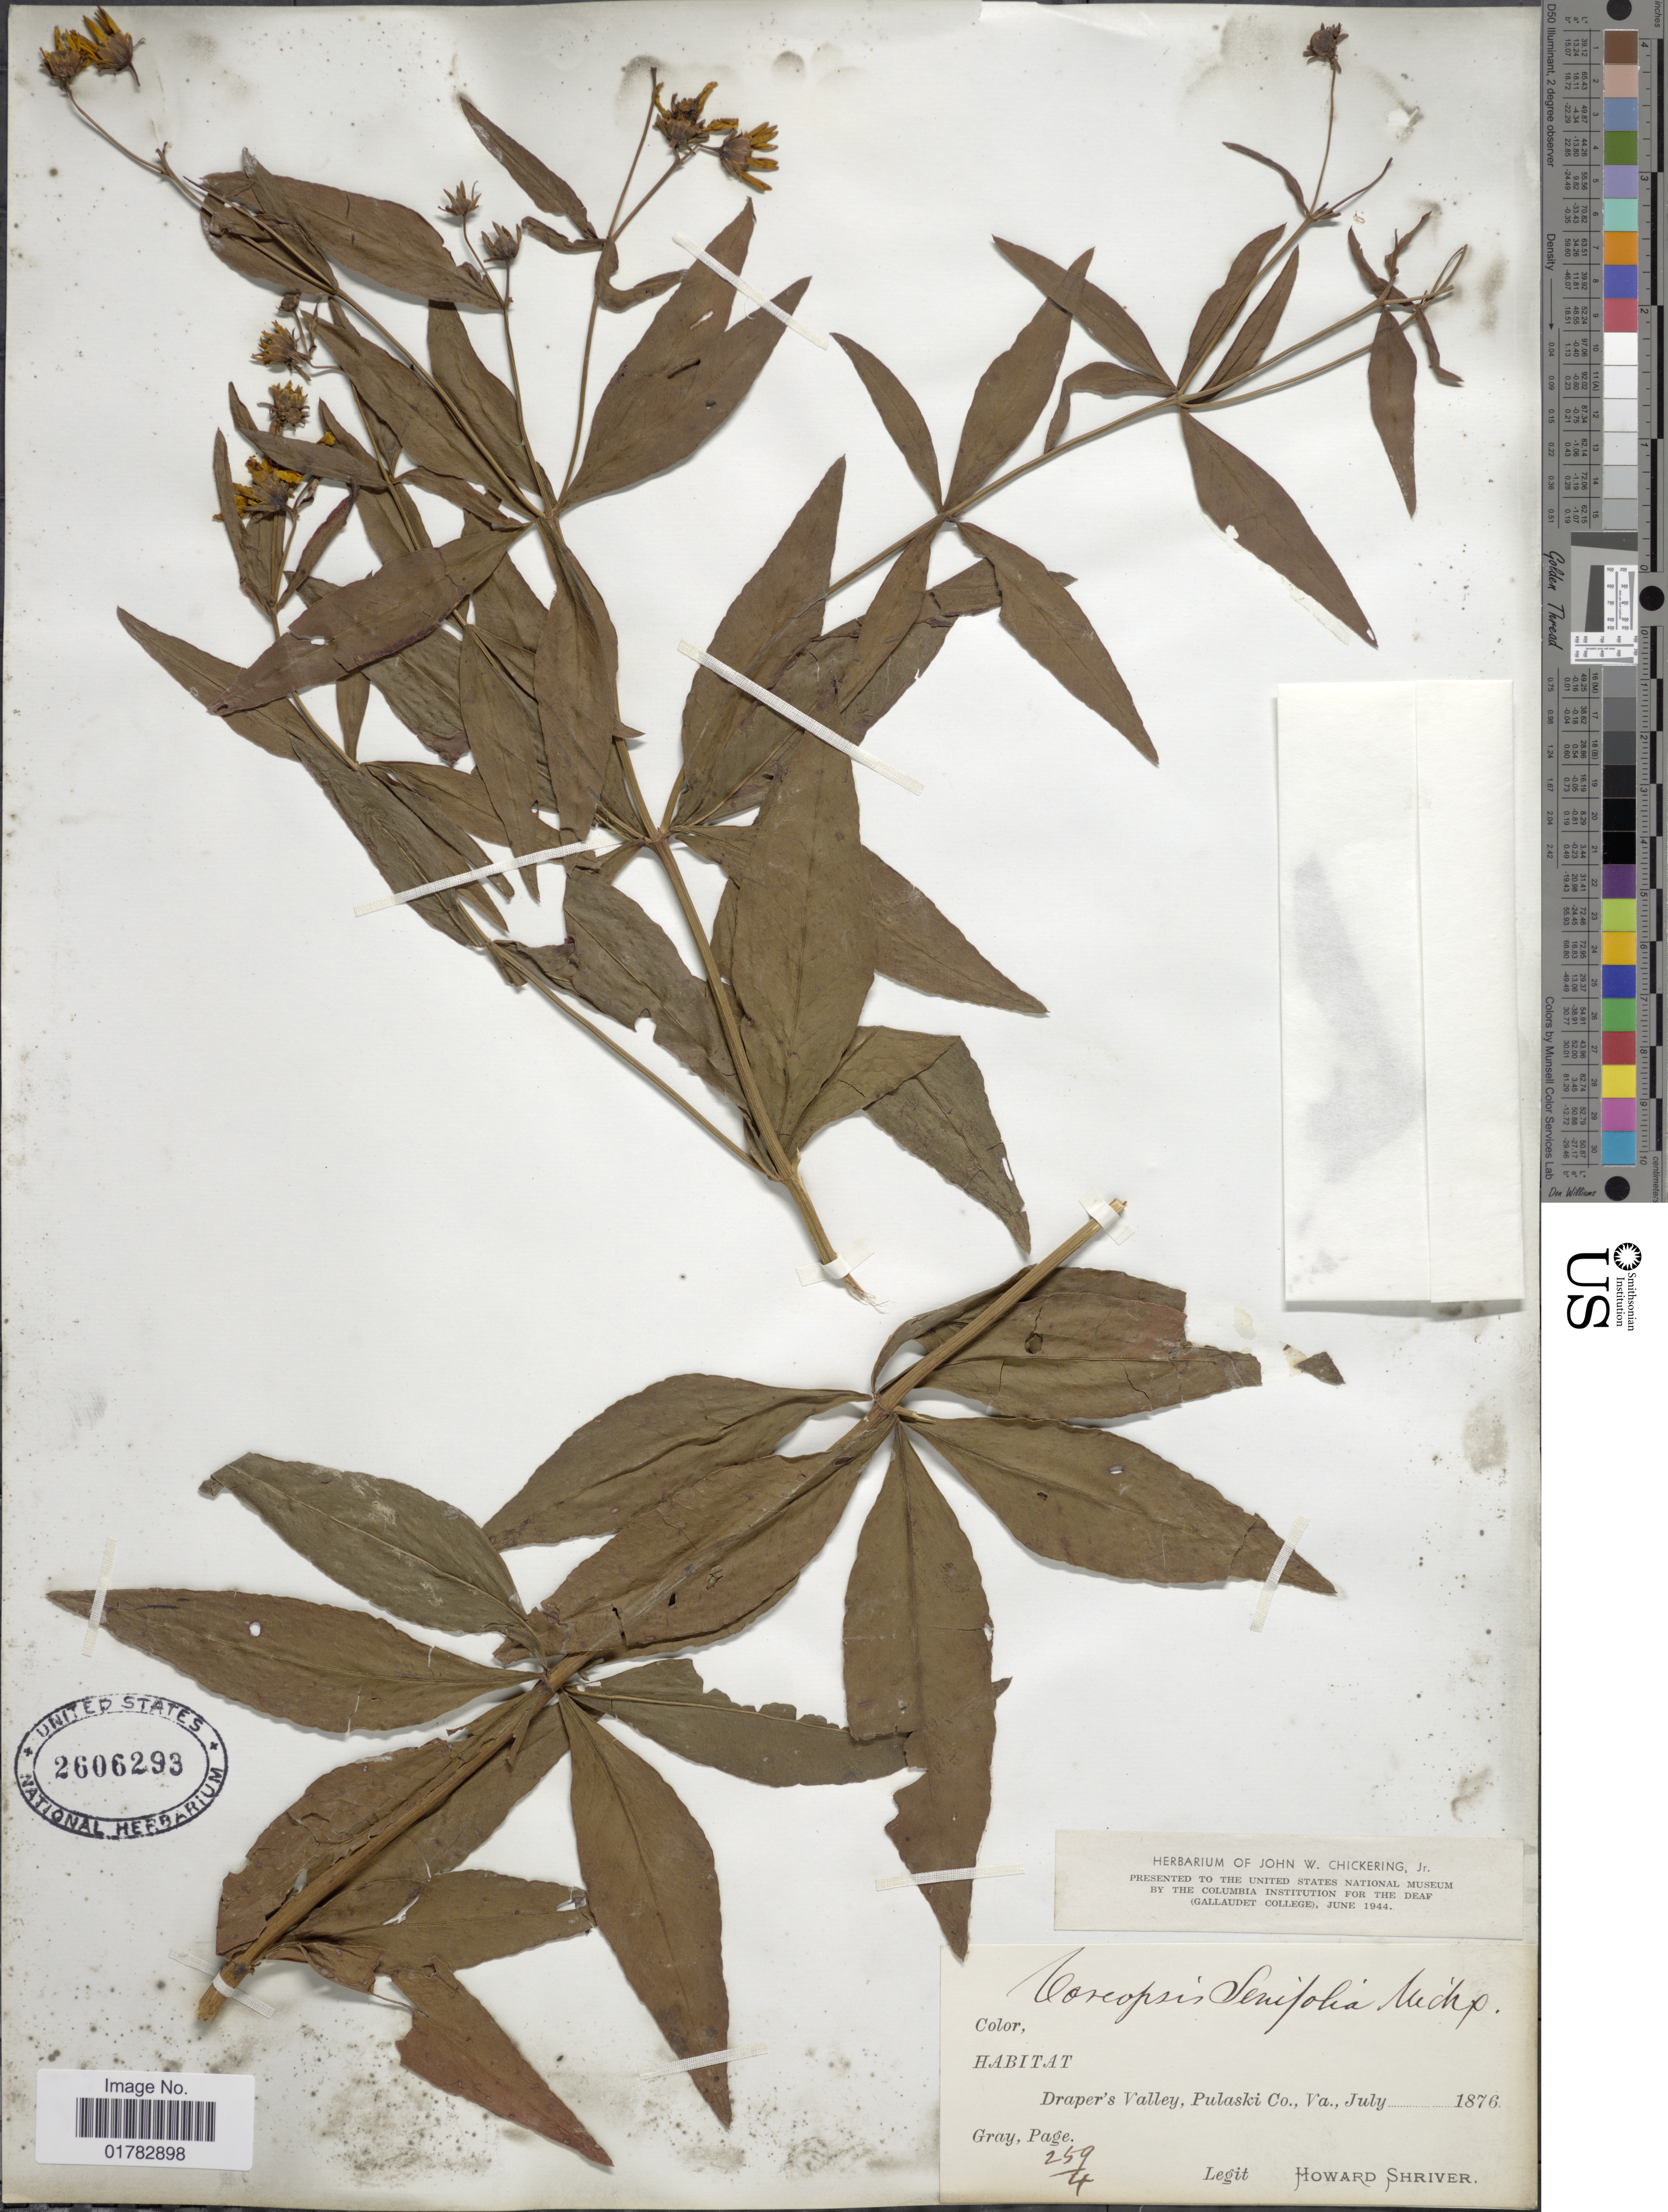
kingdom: Plantae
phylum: Tracheophyta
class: Magnoliopsida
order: Asterales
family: Asteraceae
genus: Coreopsis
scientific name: Coreopsis major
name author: Walter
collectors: H. Shriver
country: United States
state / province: Virginia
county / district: Pulaski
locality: Draper's Valley,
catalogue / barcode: US 2606293